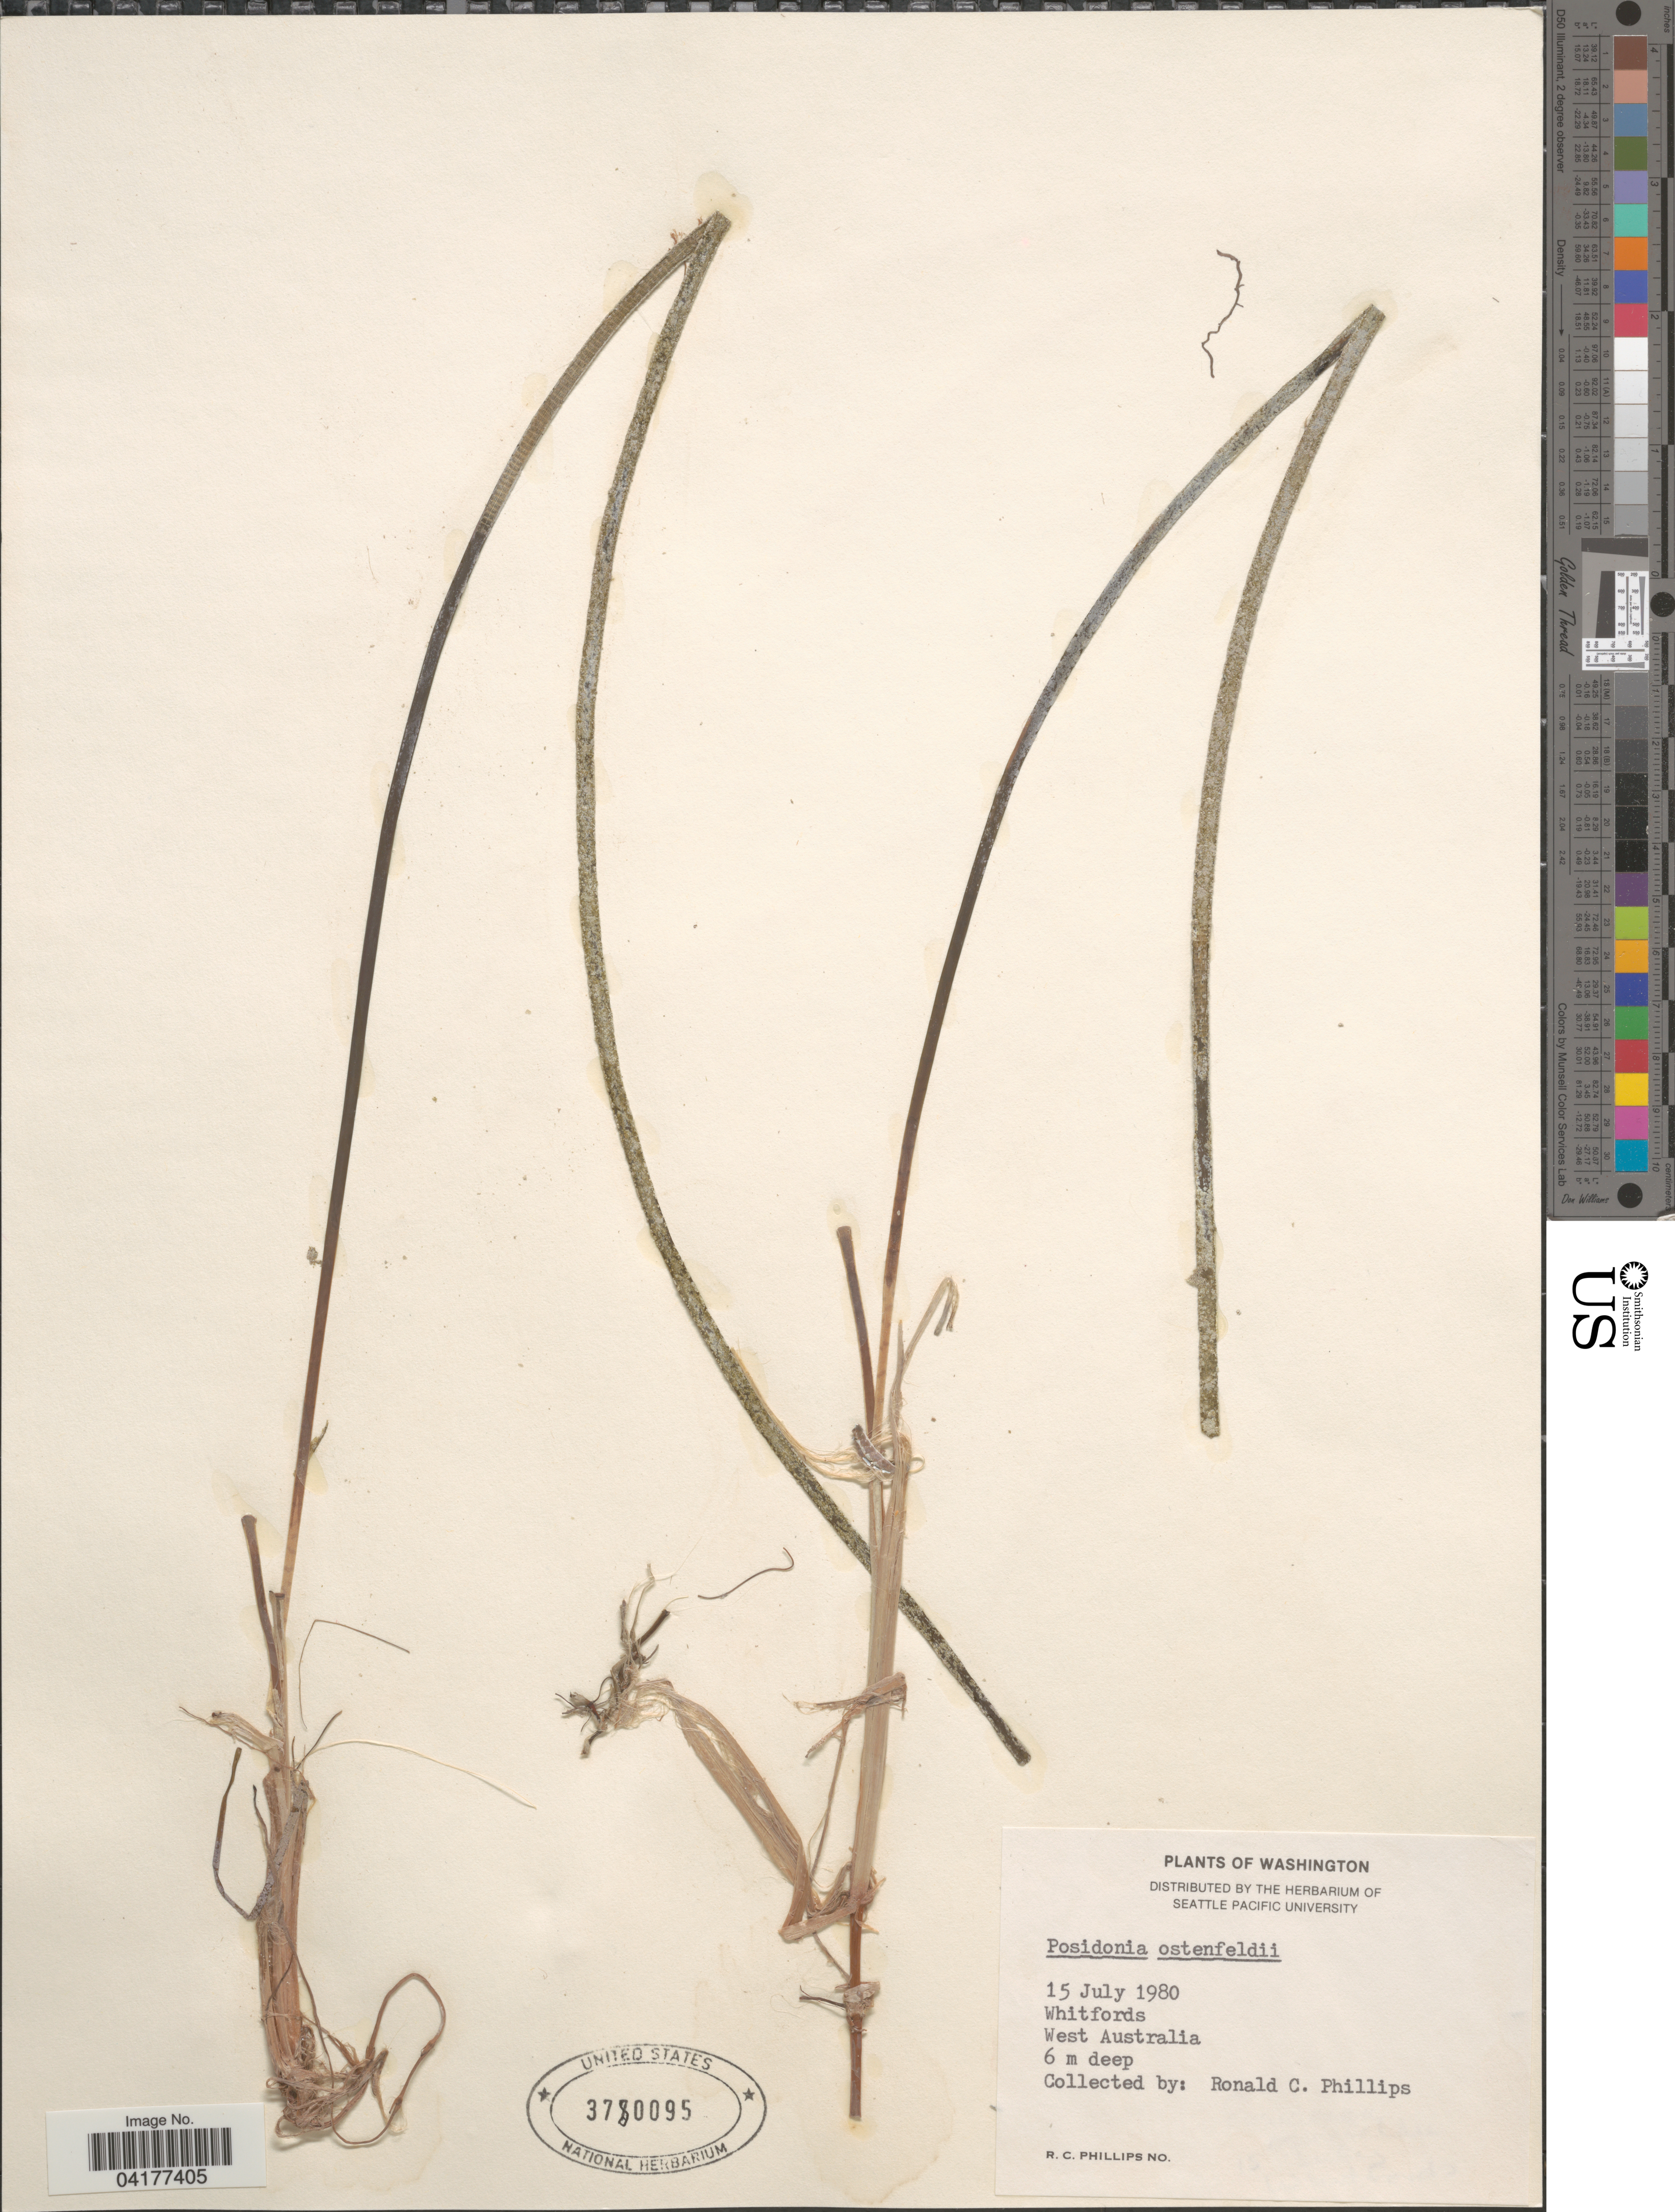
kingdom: Plantae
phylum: Tracheophyta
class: Liliopsida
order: Alismatales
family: Posidoniaceae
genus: Posidonia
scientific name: Posidonia ostenfeldii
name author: Hartog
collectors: R. C. Phillips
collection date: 1980-07-15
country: Australia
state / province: Western Australia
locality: Whitfords.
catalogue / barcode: US 3780095